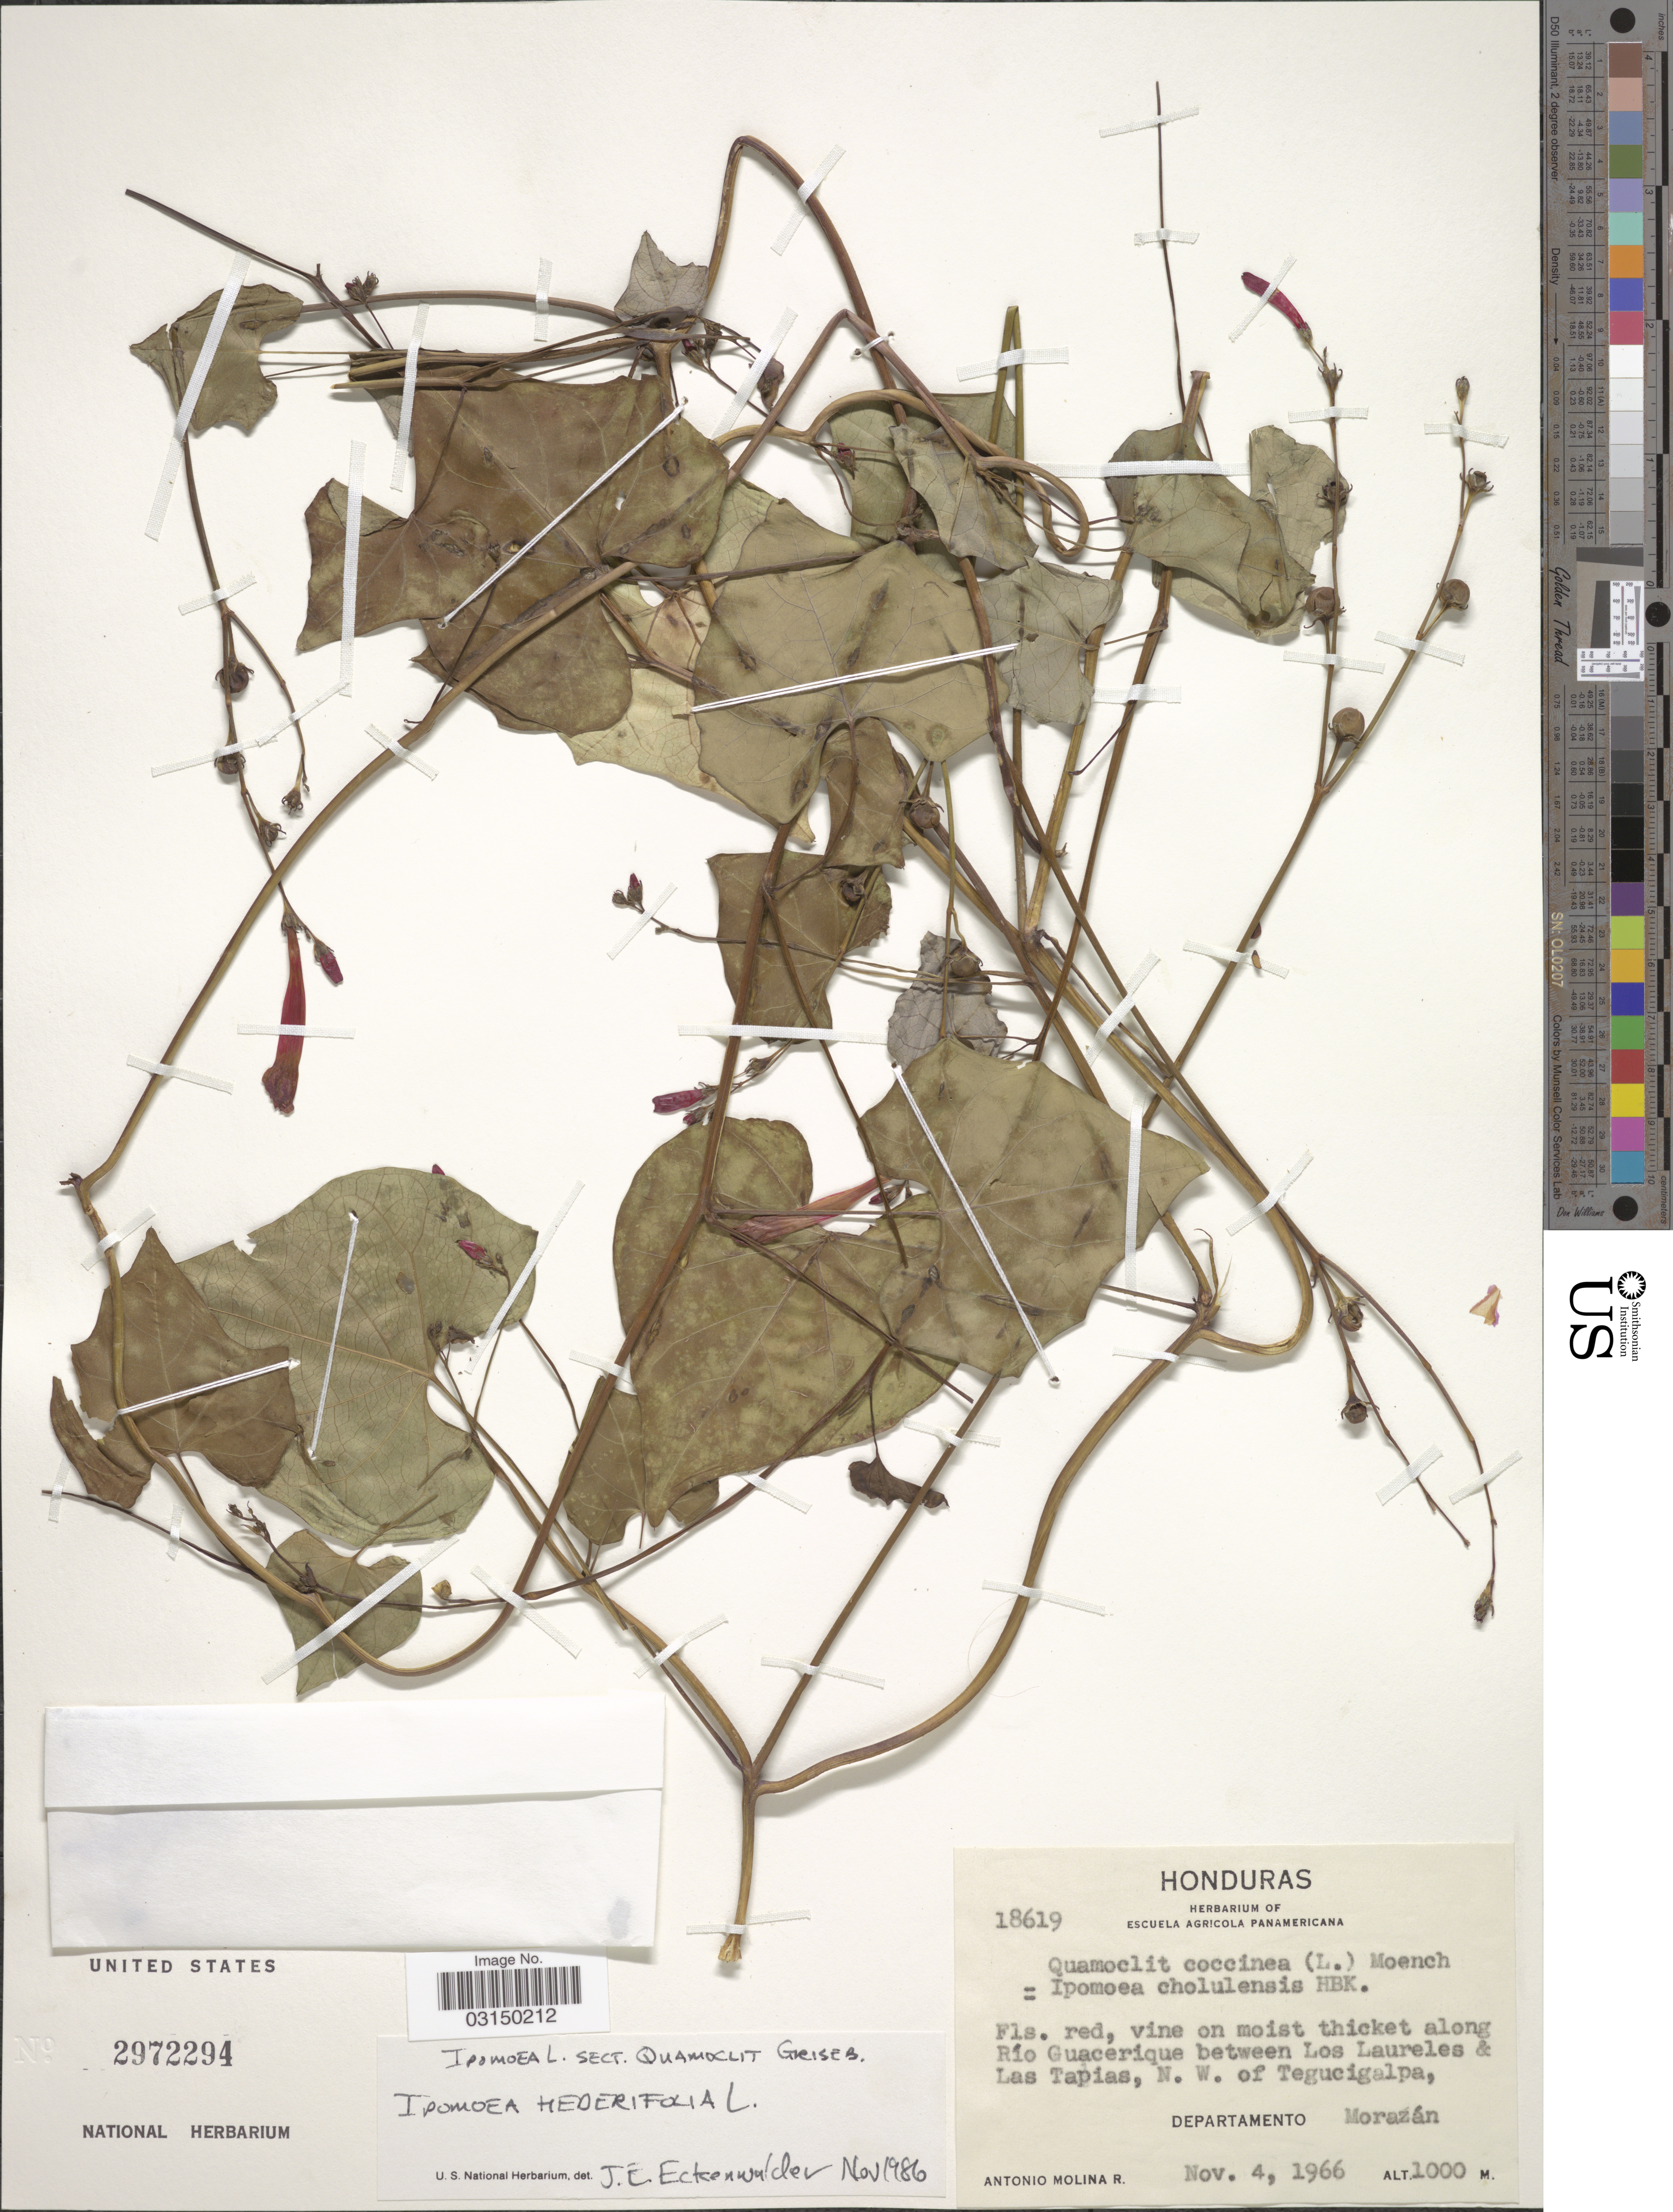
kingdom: Plantae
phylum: Tracheophyta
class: Magnoliopsida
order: Solanales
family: Convolvulaceae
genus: Ipomoea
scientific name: Ipomoea hederifolia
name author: L.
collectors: A. Molina R.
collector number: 18619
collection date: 1966-11-04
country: Honduras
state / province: Fco. Morazán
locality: Along Río Guacerique between Los Laureles & Las Tapias, N. W. of Tegucigalpa, Departamento Morazán.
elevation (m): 1000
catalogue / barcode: US 2972294